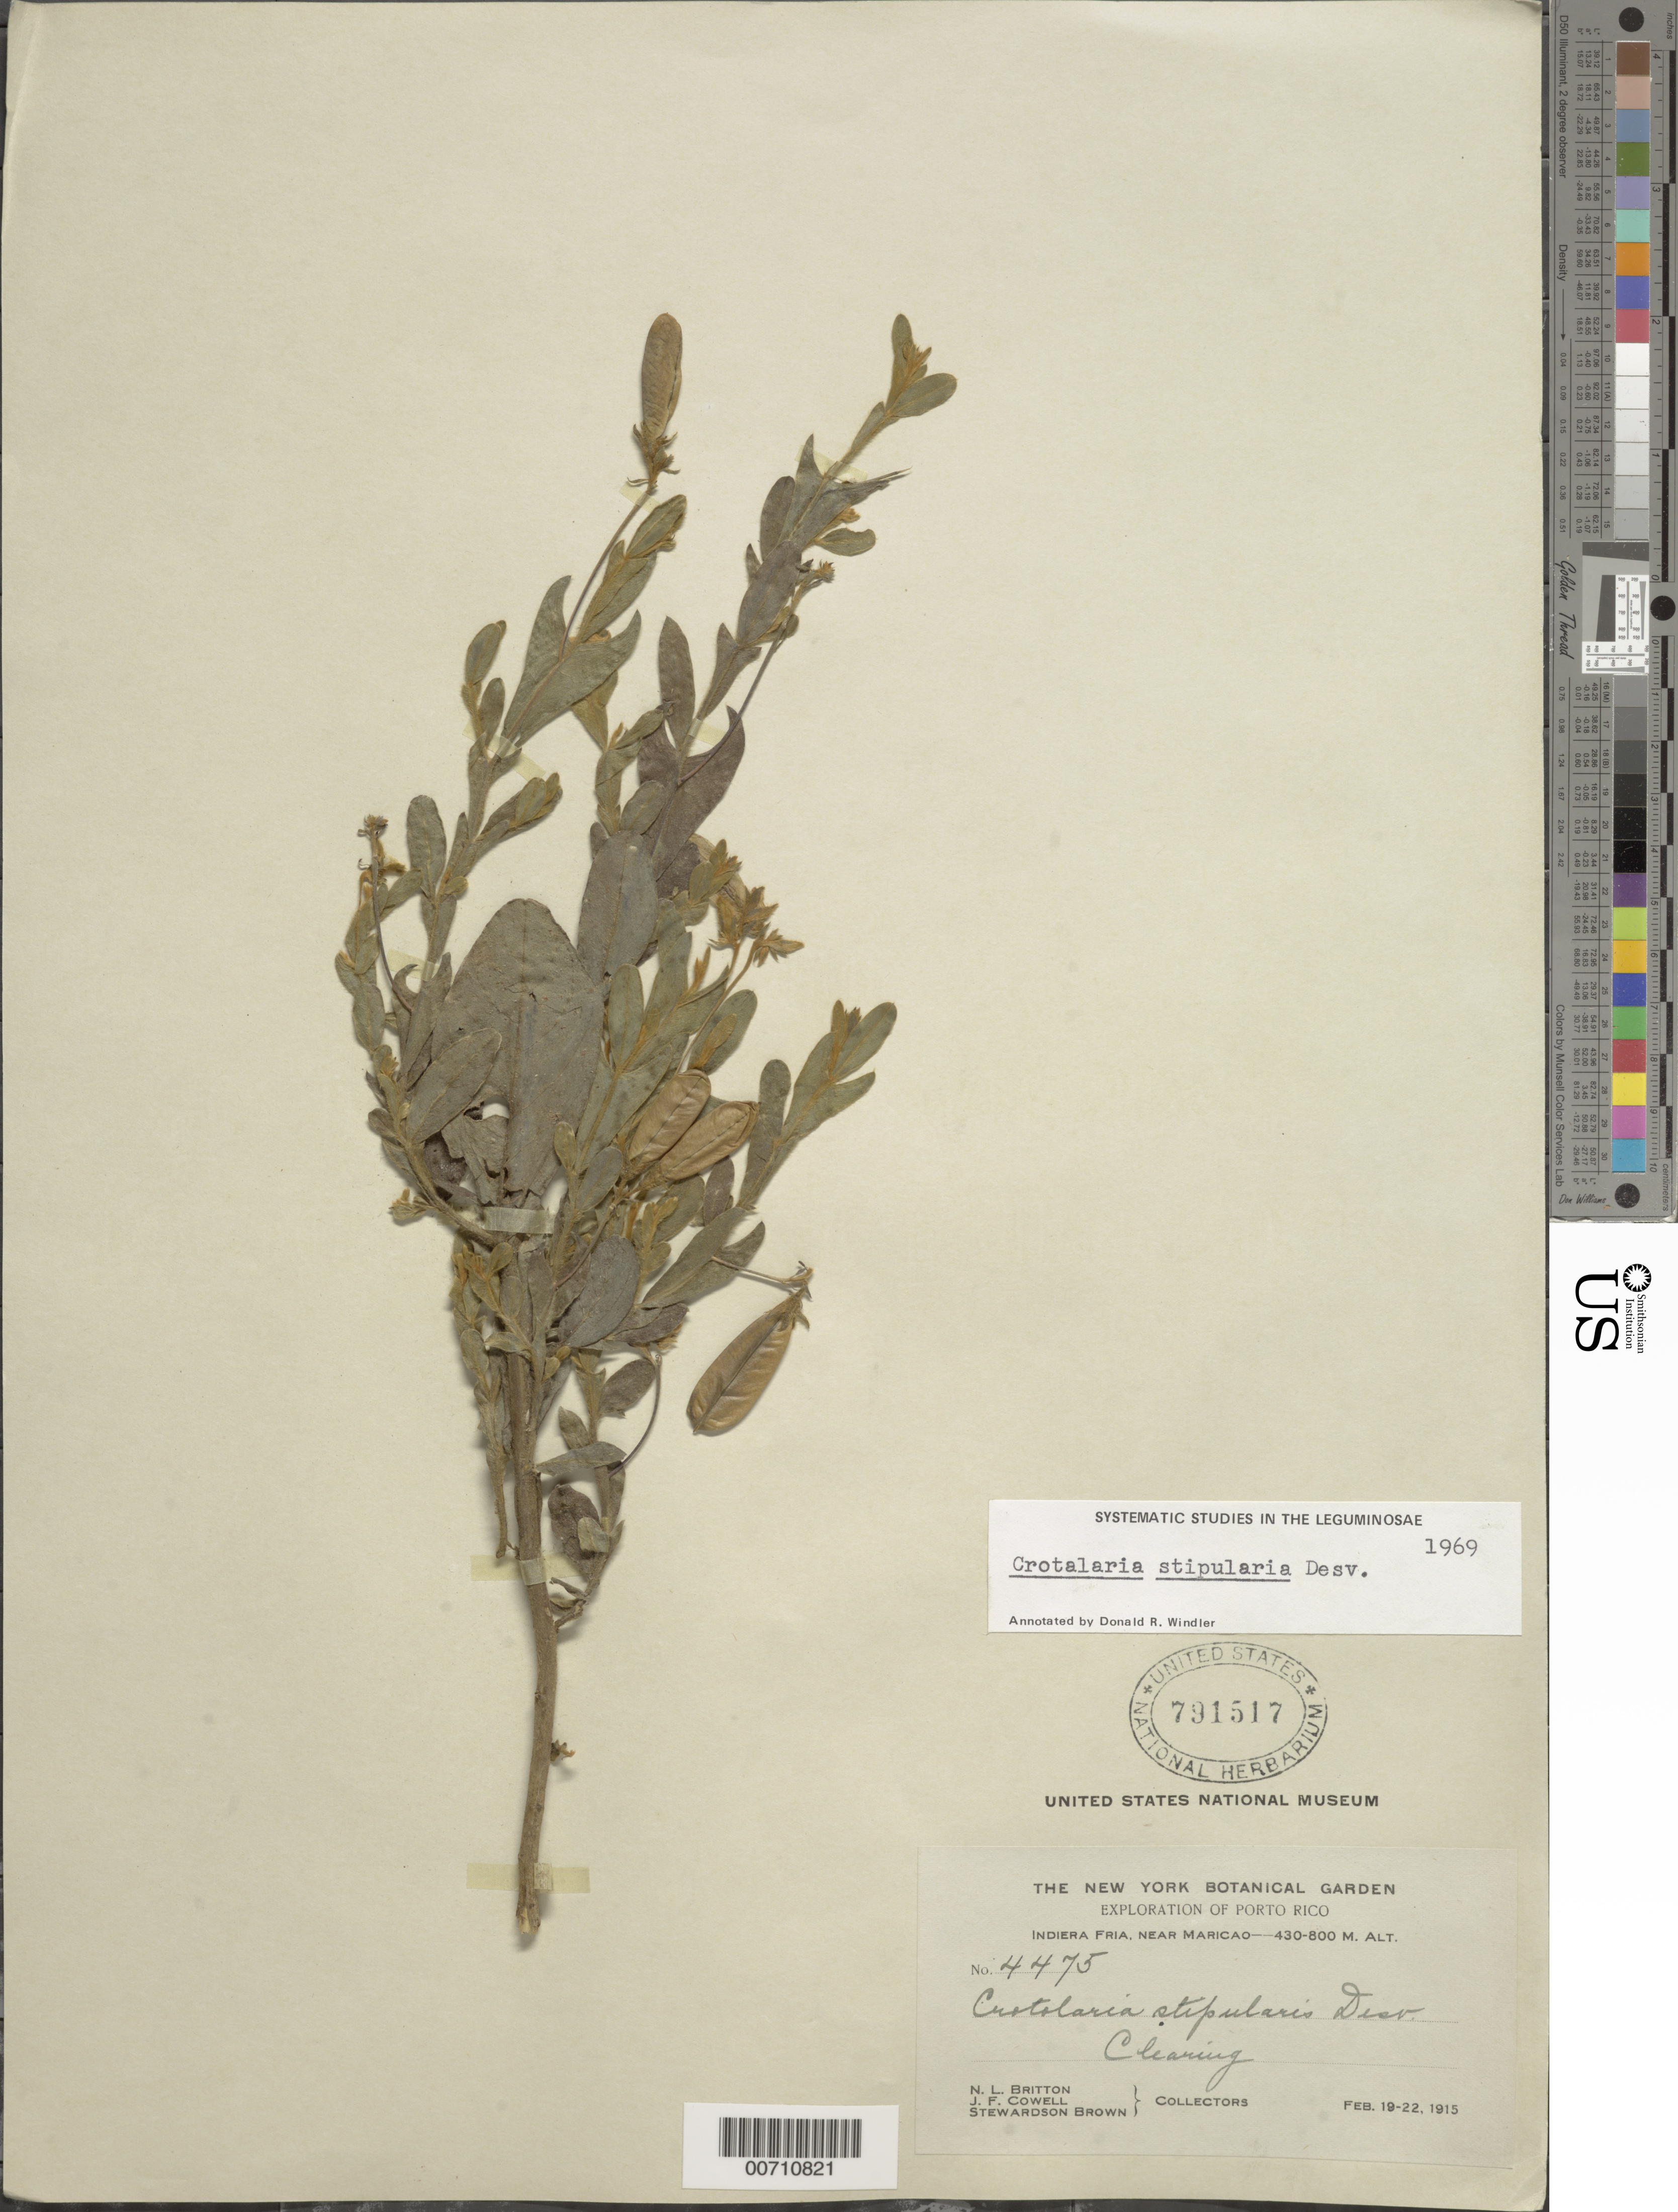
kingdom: Plantae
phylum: Tracheophyta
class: Magnoliopsida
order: Fabales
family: Fabaceae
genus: Crotalaria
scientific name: Crotalaria stipularia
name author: Desv.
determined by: Windler, D. R.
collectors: N. Britton, J. F. Cowell & S. Brown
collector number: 4475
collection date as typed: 19 Feb 1915 to 22 Feb 1915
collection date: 1915-02-19/1915-02-22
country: Puerto Rico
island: Greater Antilles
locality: Indiera Fira, near Maricao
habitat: Clearing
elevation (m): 430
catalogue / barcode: US 791517